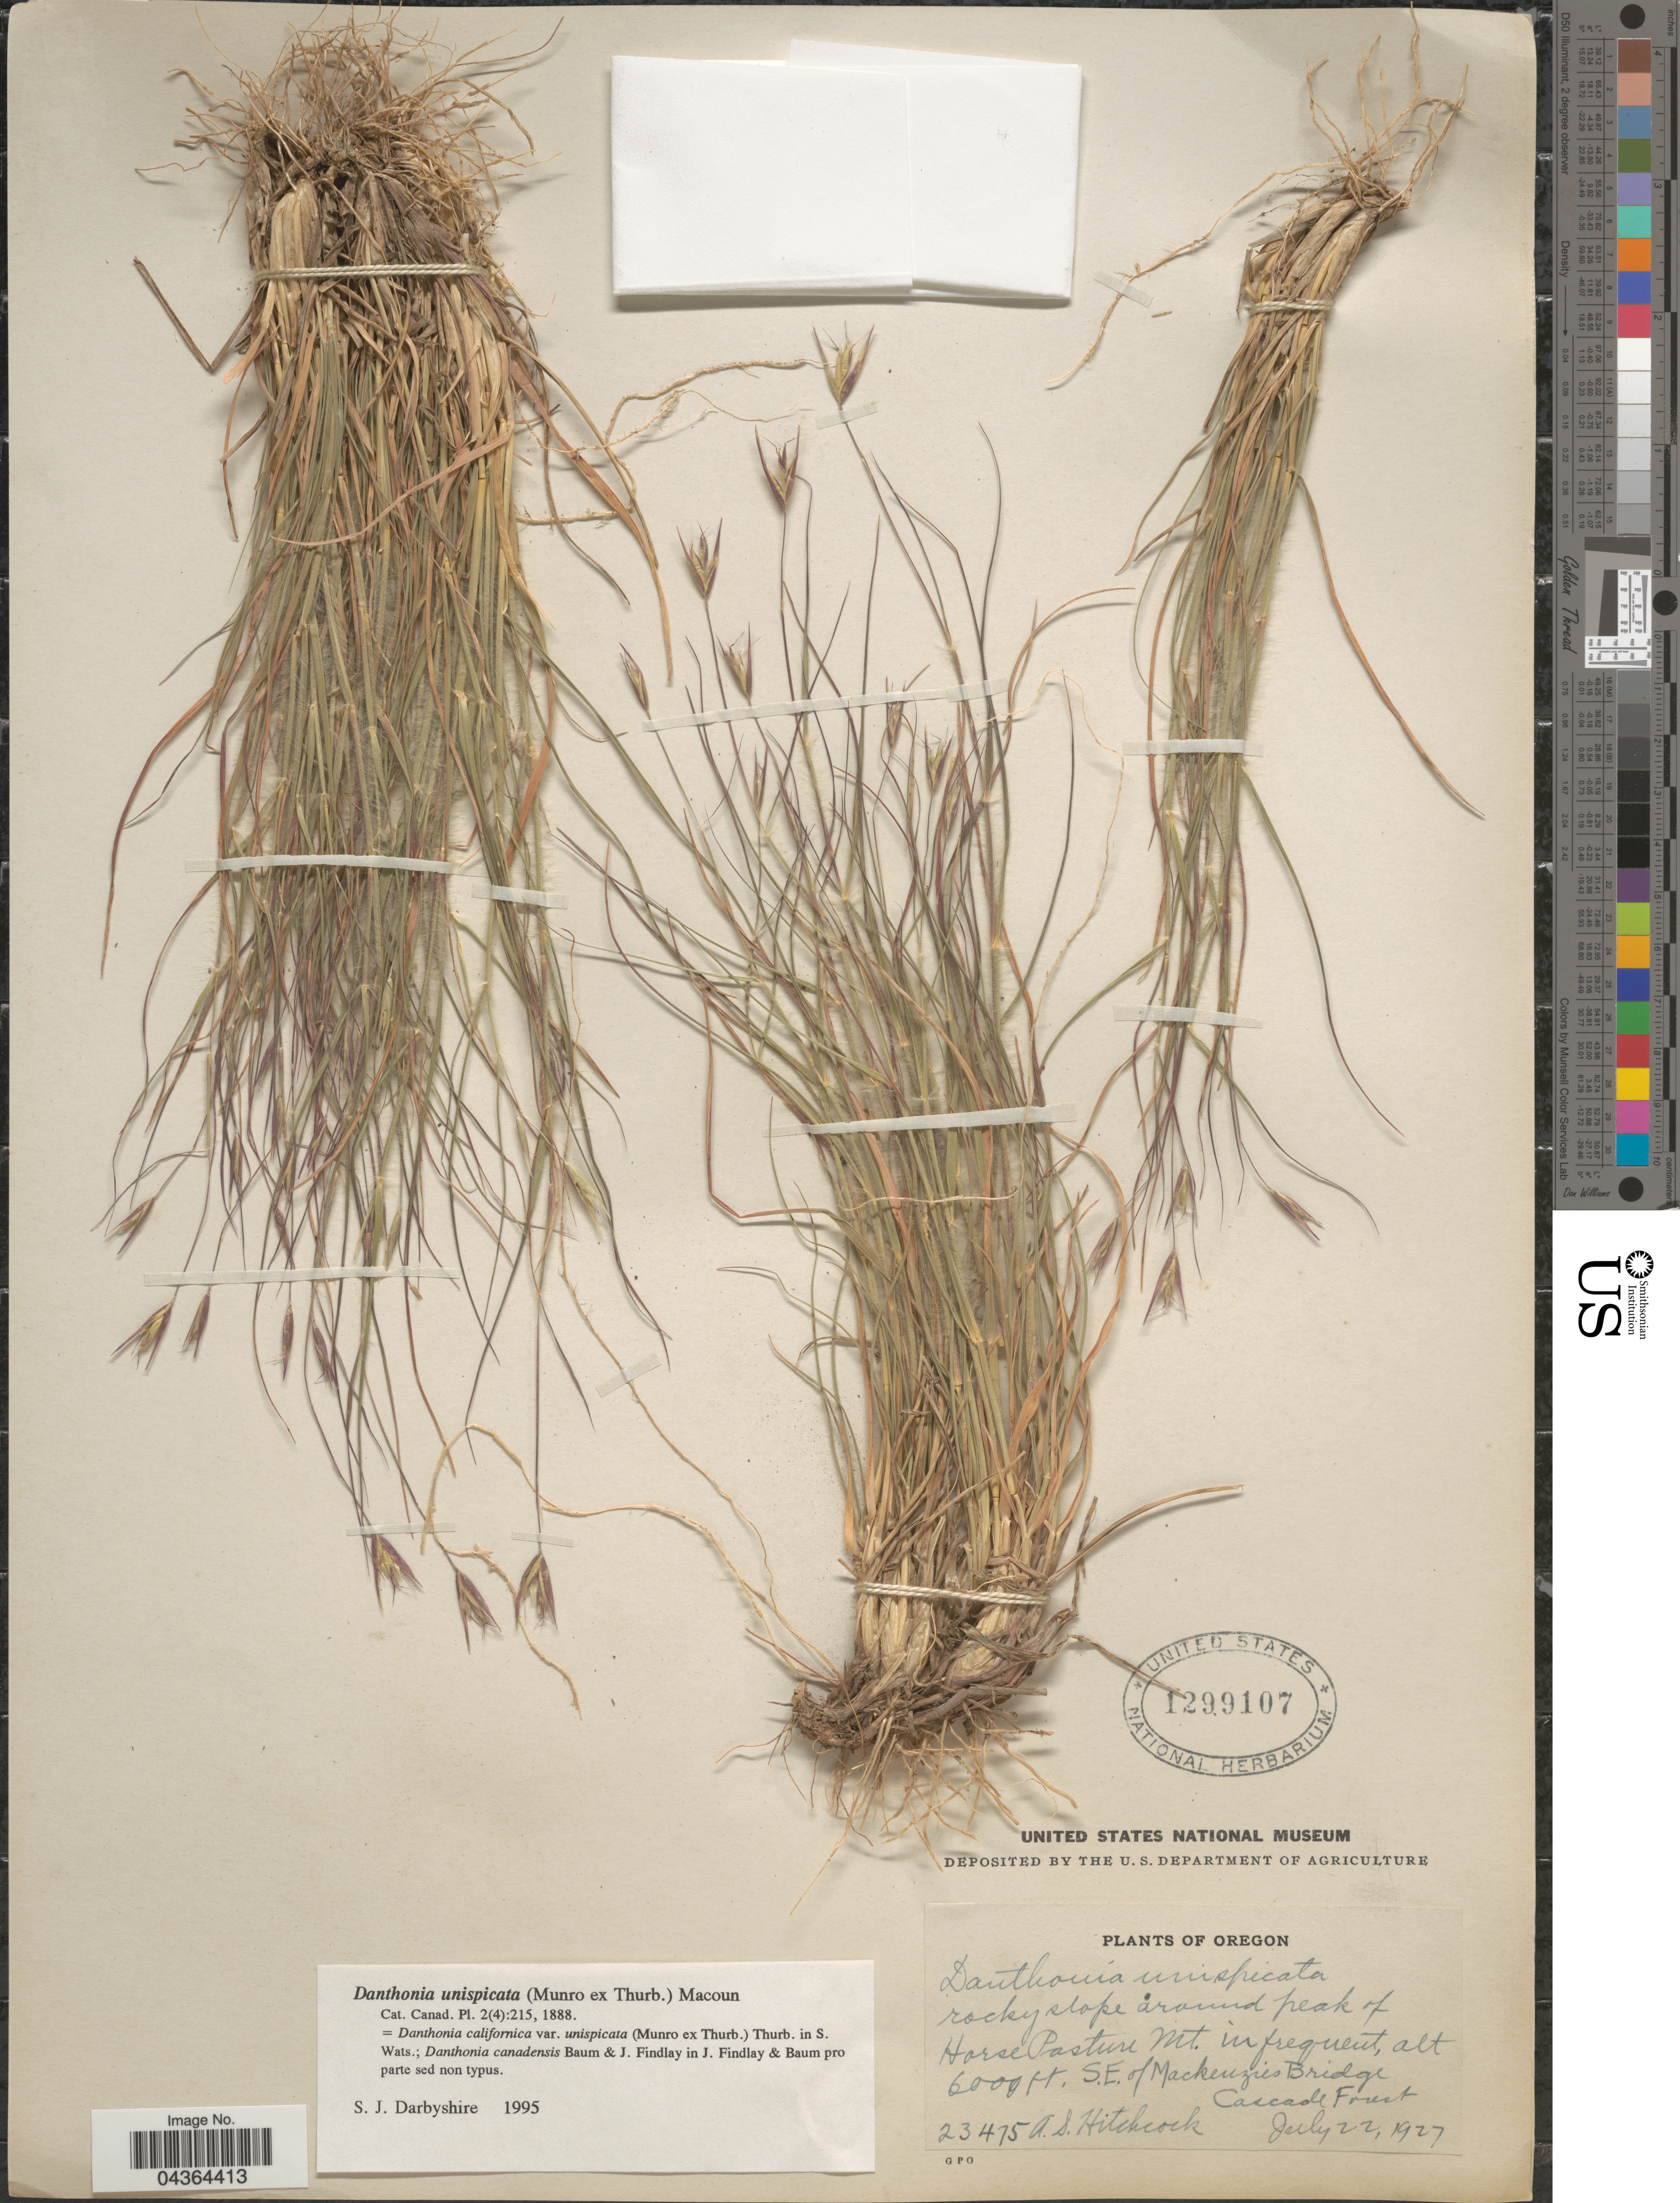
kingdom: Plantae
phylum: Tracheophyta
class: Liliopsida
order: Poales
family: Poaceae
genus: Danthonia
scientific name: Danthonia unispicata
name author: (Thurb.) Munro ex Macoun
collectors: A. S. Hitchcock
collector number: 23475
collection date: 1927-07-22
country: United States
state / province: Oregon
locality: Rocky slope around peak of Horse Pasture Mt. infrequent, S.E. of Mackenzies Bridge Cascade Forest.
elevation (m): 1829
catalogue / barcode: US 1299107